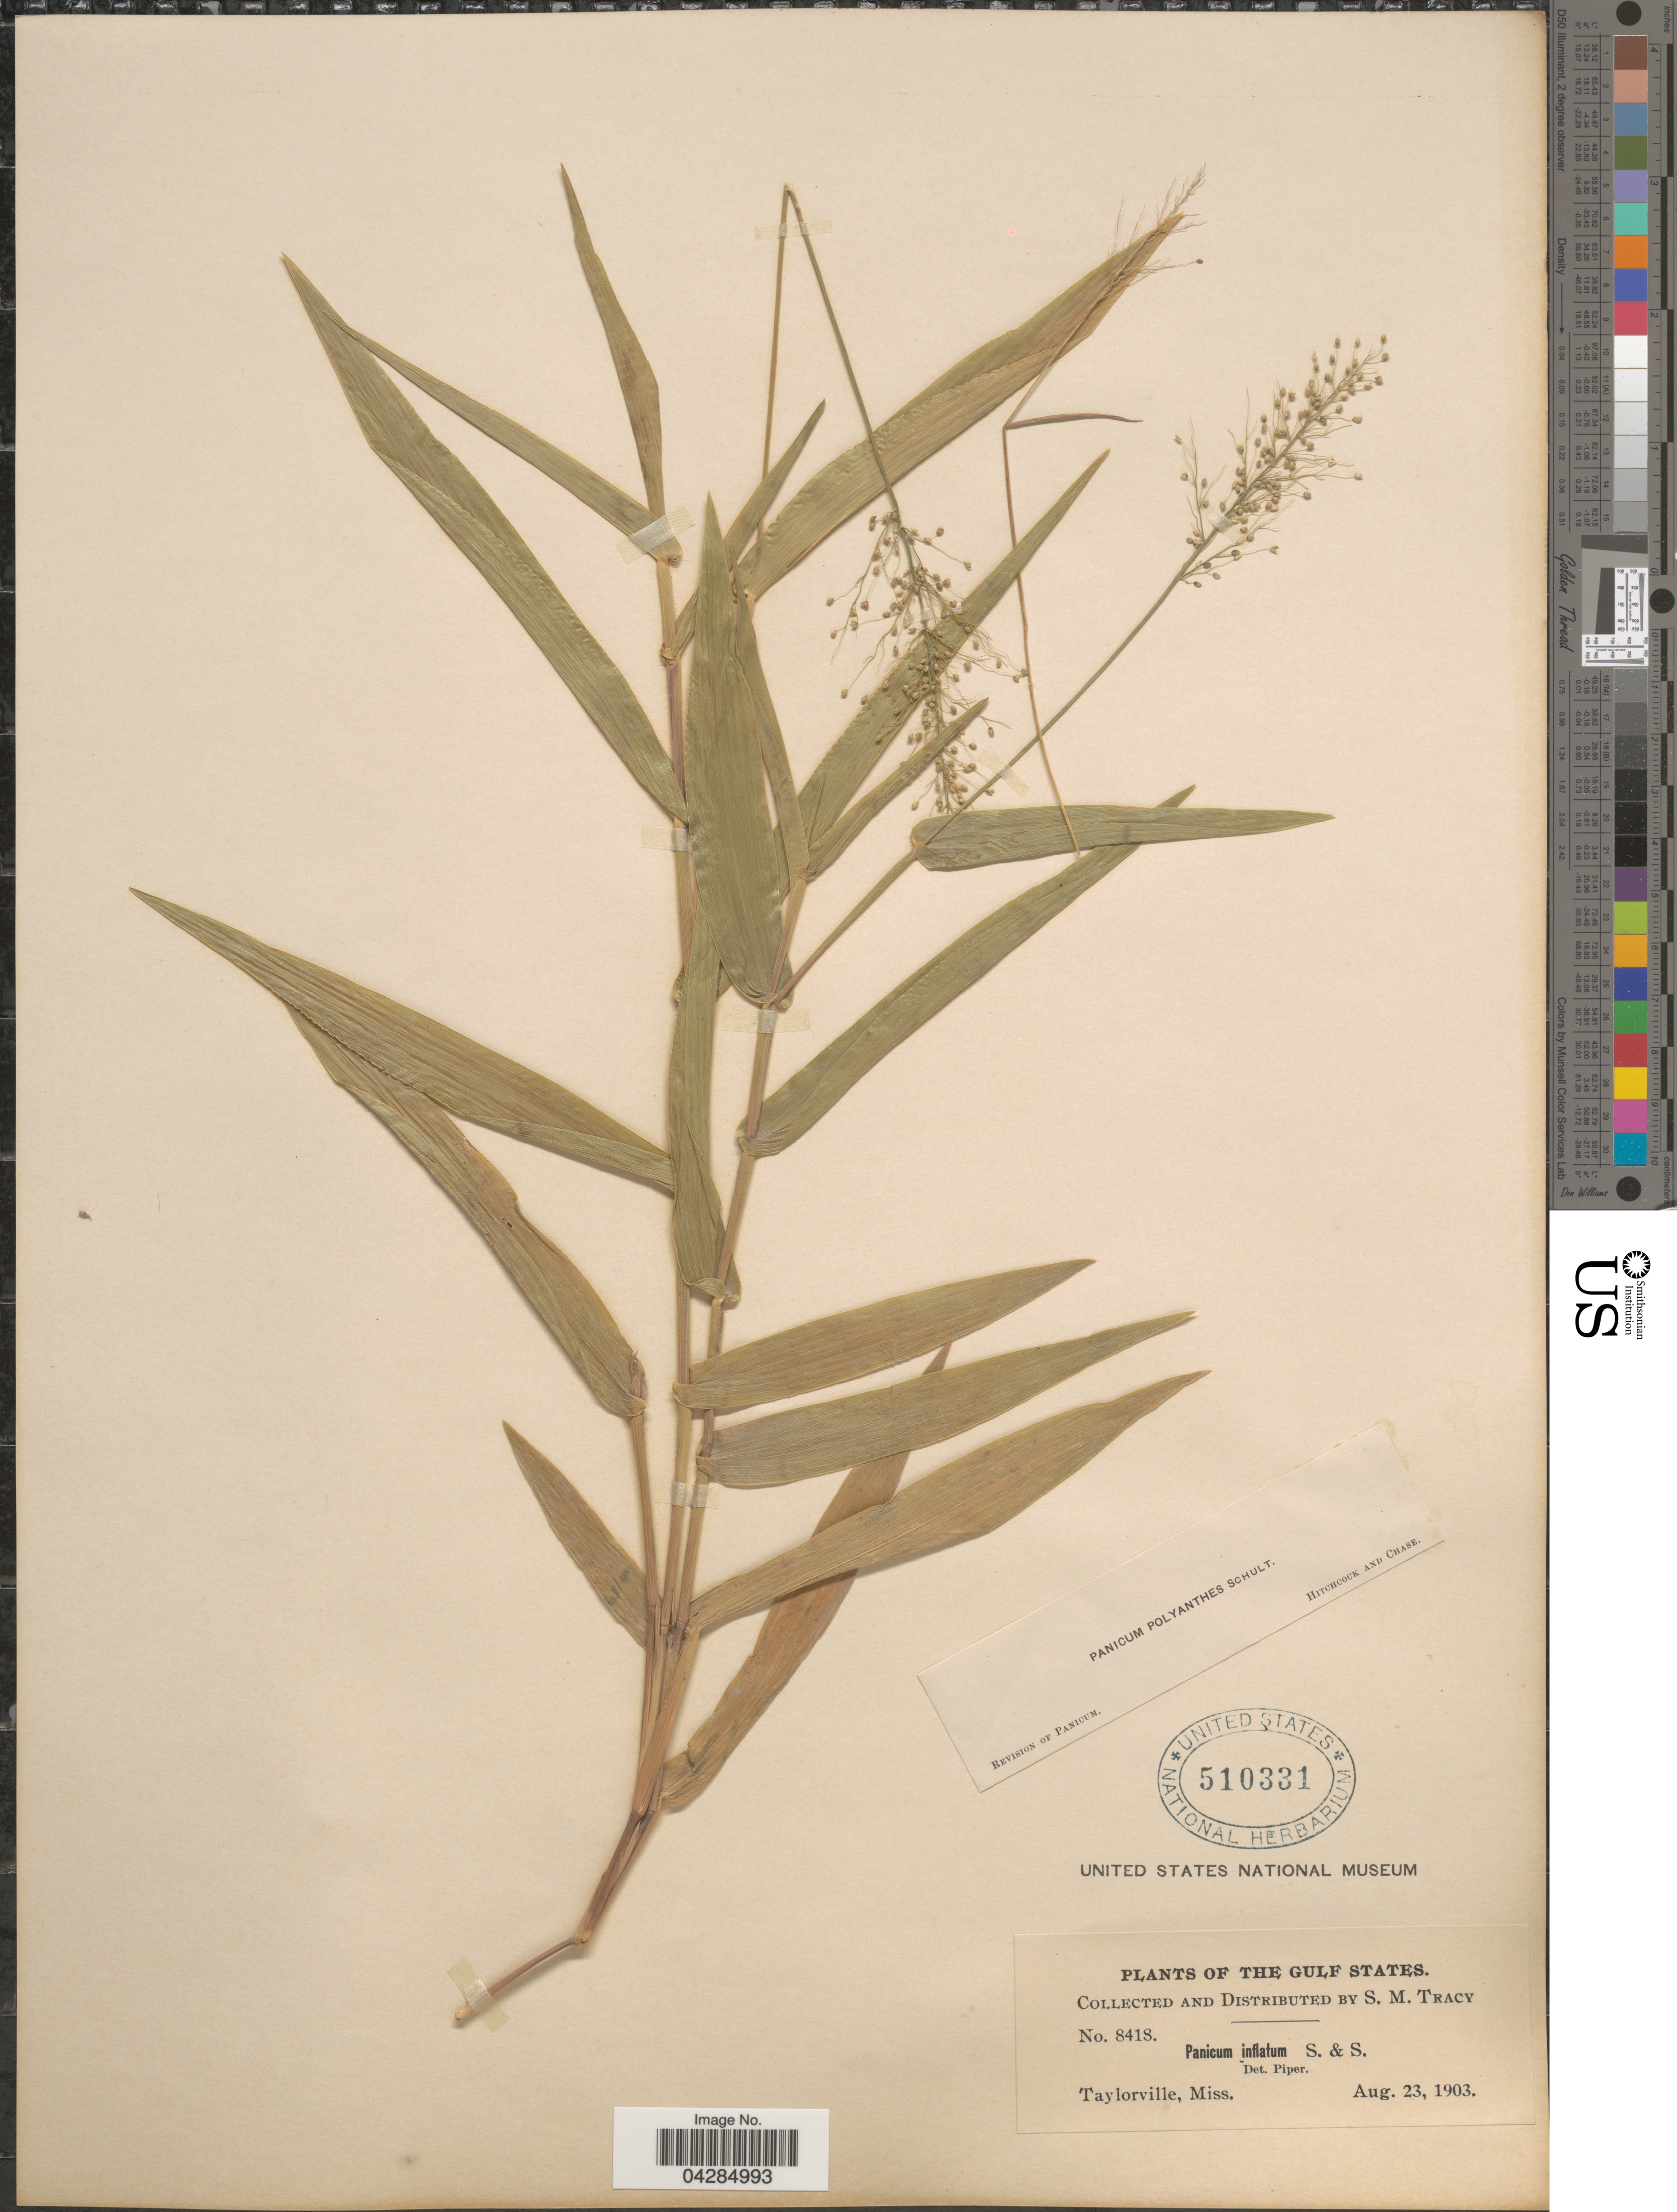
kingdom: Plantae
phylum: Tracheophyta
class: Liliopsida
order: Poales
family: Poaceae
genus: Dichanthelium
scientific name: Dichanthelium portoricense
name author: (Desv. ex Ham.) B.F. Hansen & Wunderlin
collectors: S. M. Tracy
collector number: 8418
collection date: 1903-08-23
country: United States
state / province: Mississippi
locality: The Gulf States. Taylorville.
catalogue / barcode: US 510331